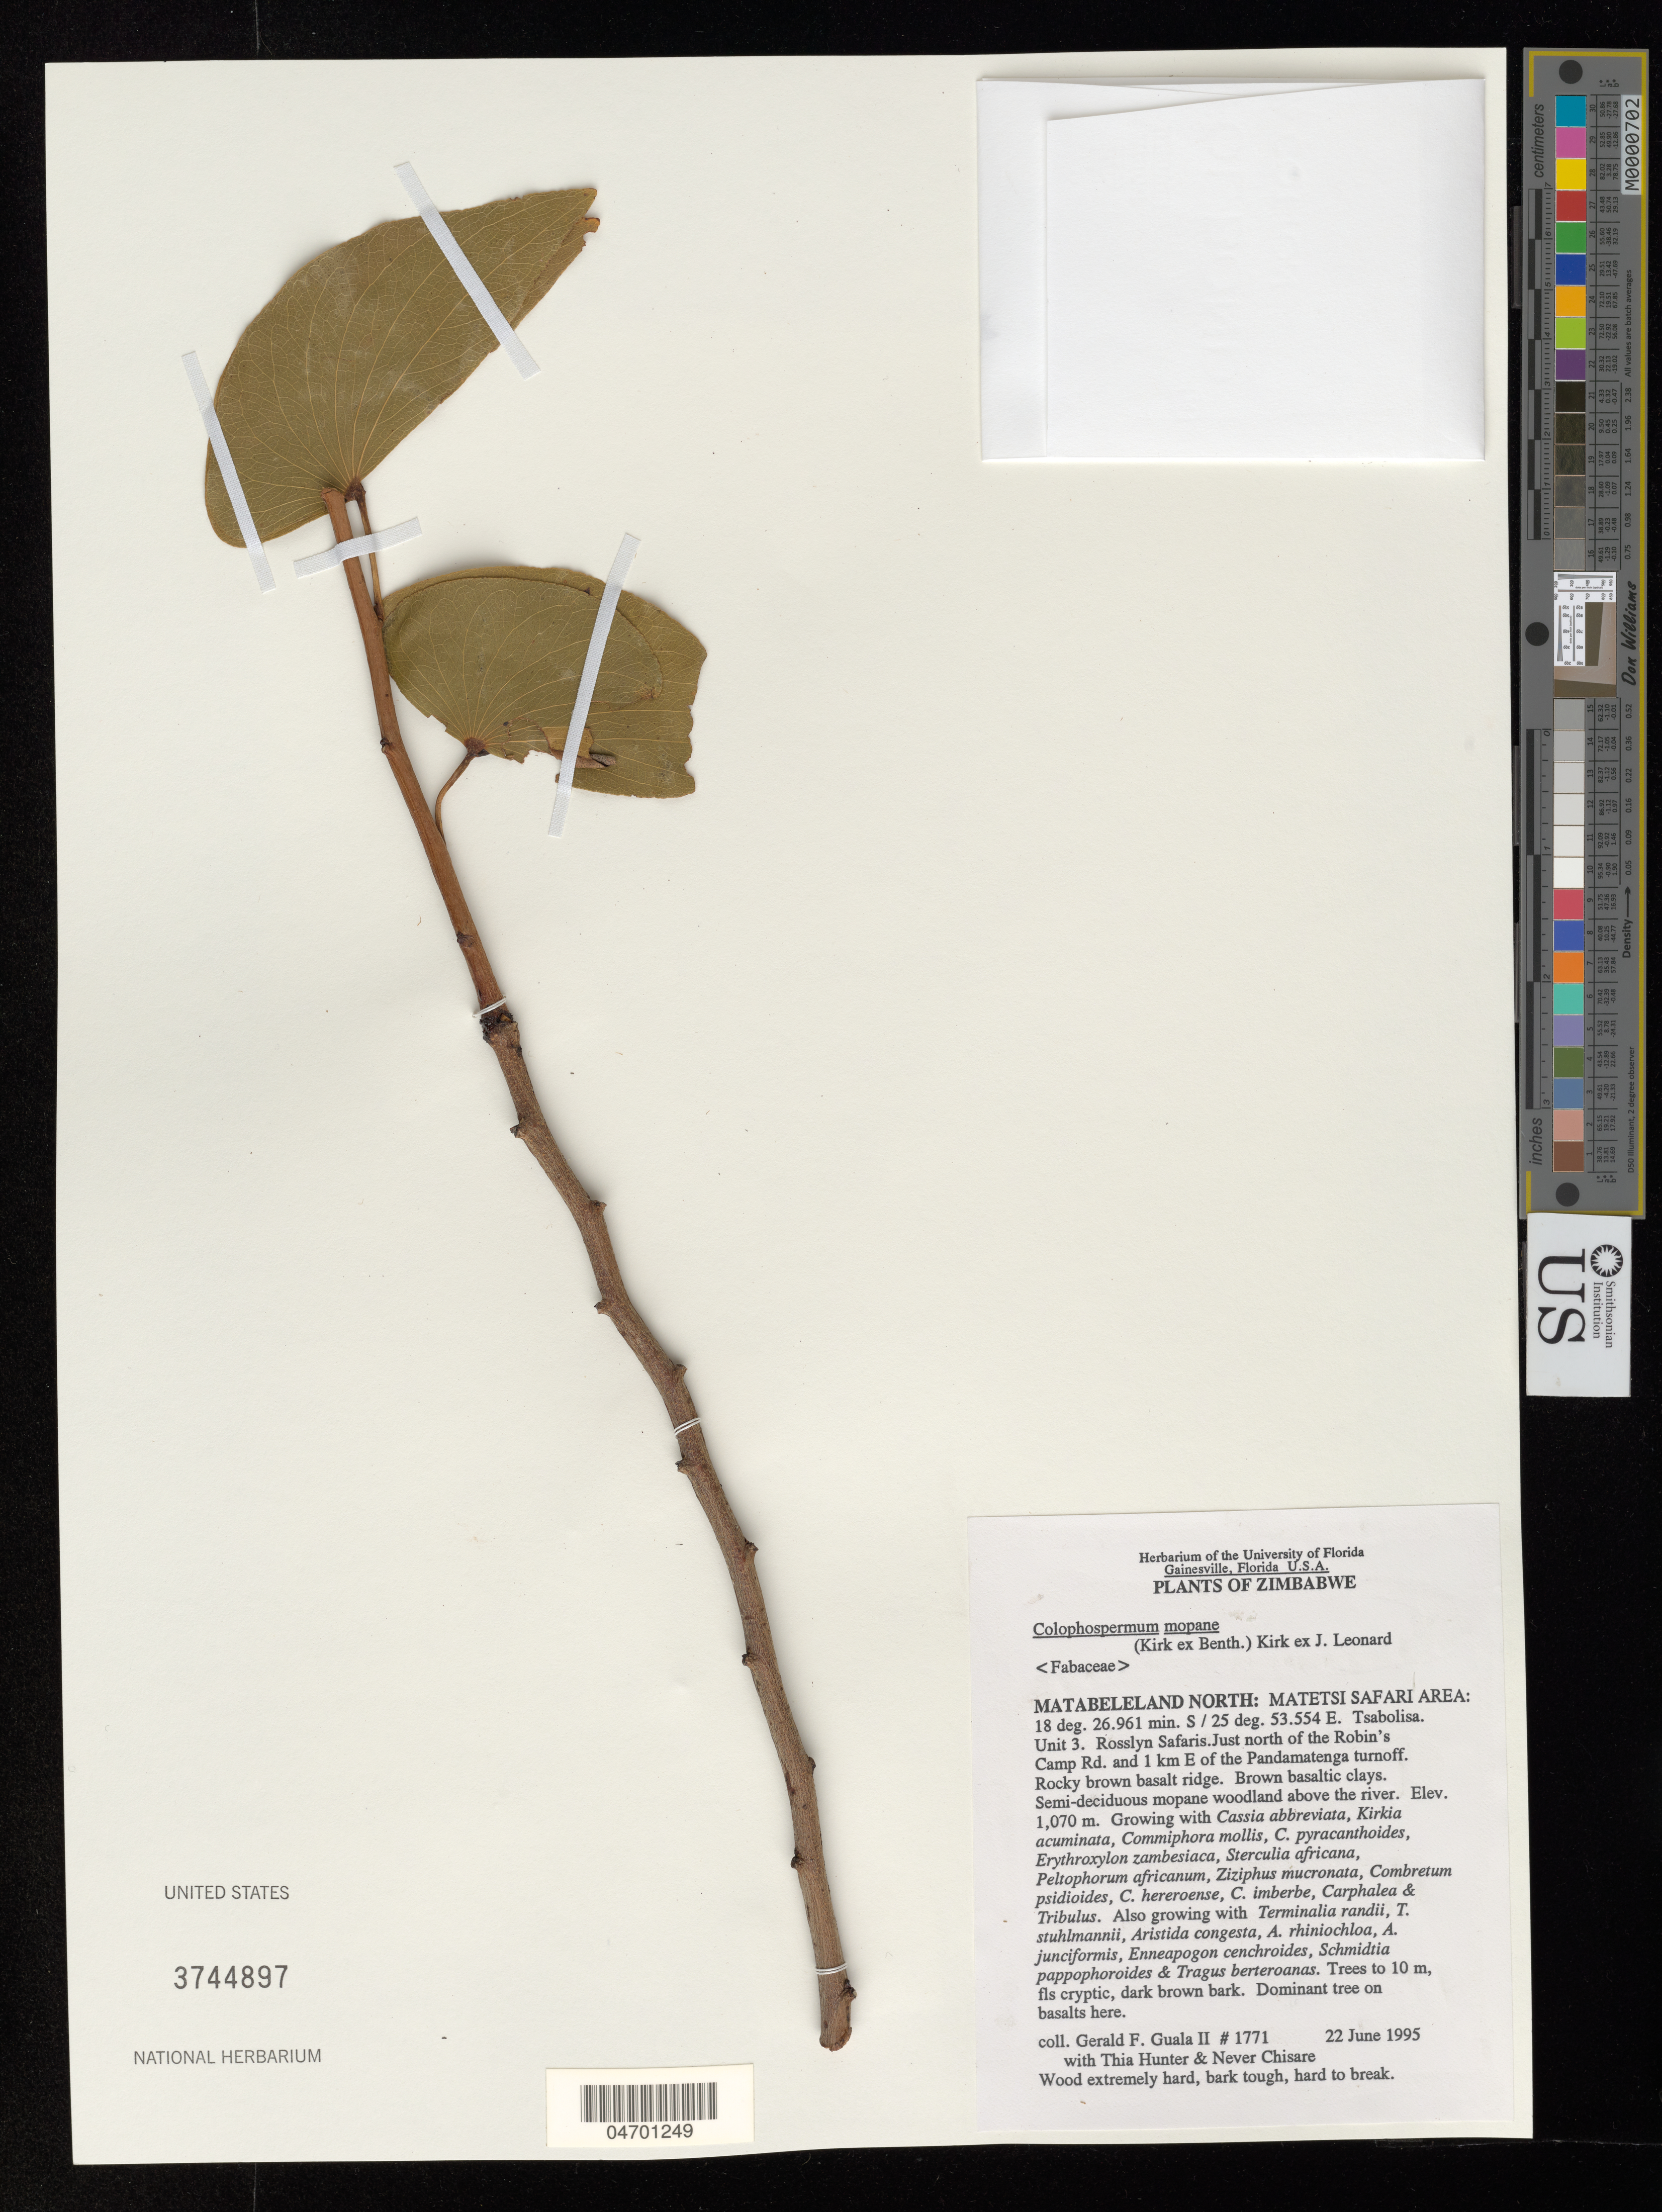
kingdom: Plantae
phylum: Tracheophyta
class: Magnoliopsida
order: Fabales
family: Fabaceae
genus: Colophospermum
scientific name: Colophospermum mopane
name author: (J. Kirk ex Benth.) J. Léonard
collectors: G. Guala, J. Dath & N. Chisare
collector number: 1771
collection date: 1995-06-22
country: Zimbabwe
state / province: Matabeleland North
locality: Matetsi Safari Area: Tsabolisa. Unit 3. Rosslyn Safaris. Just north of the Robin's Camp Rd. and 1 km E of the Pandamatenga turnoff.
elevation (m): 1070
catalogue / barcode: US 3744897